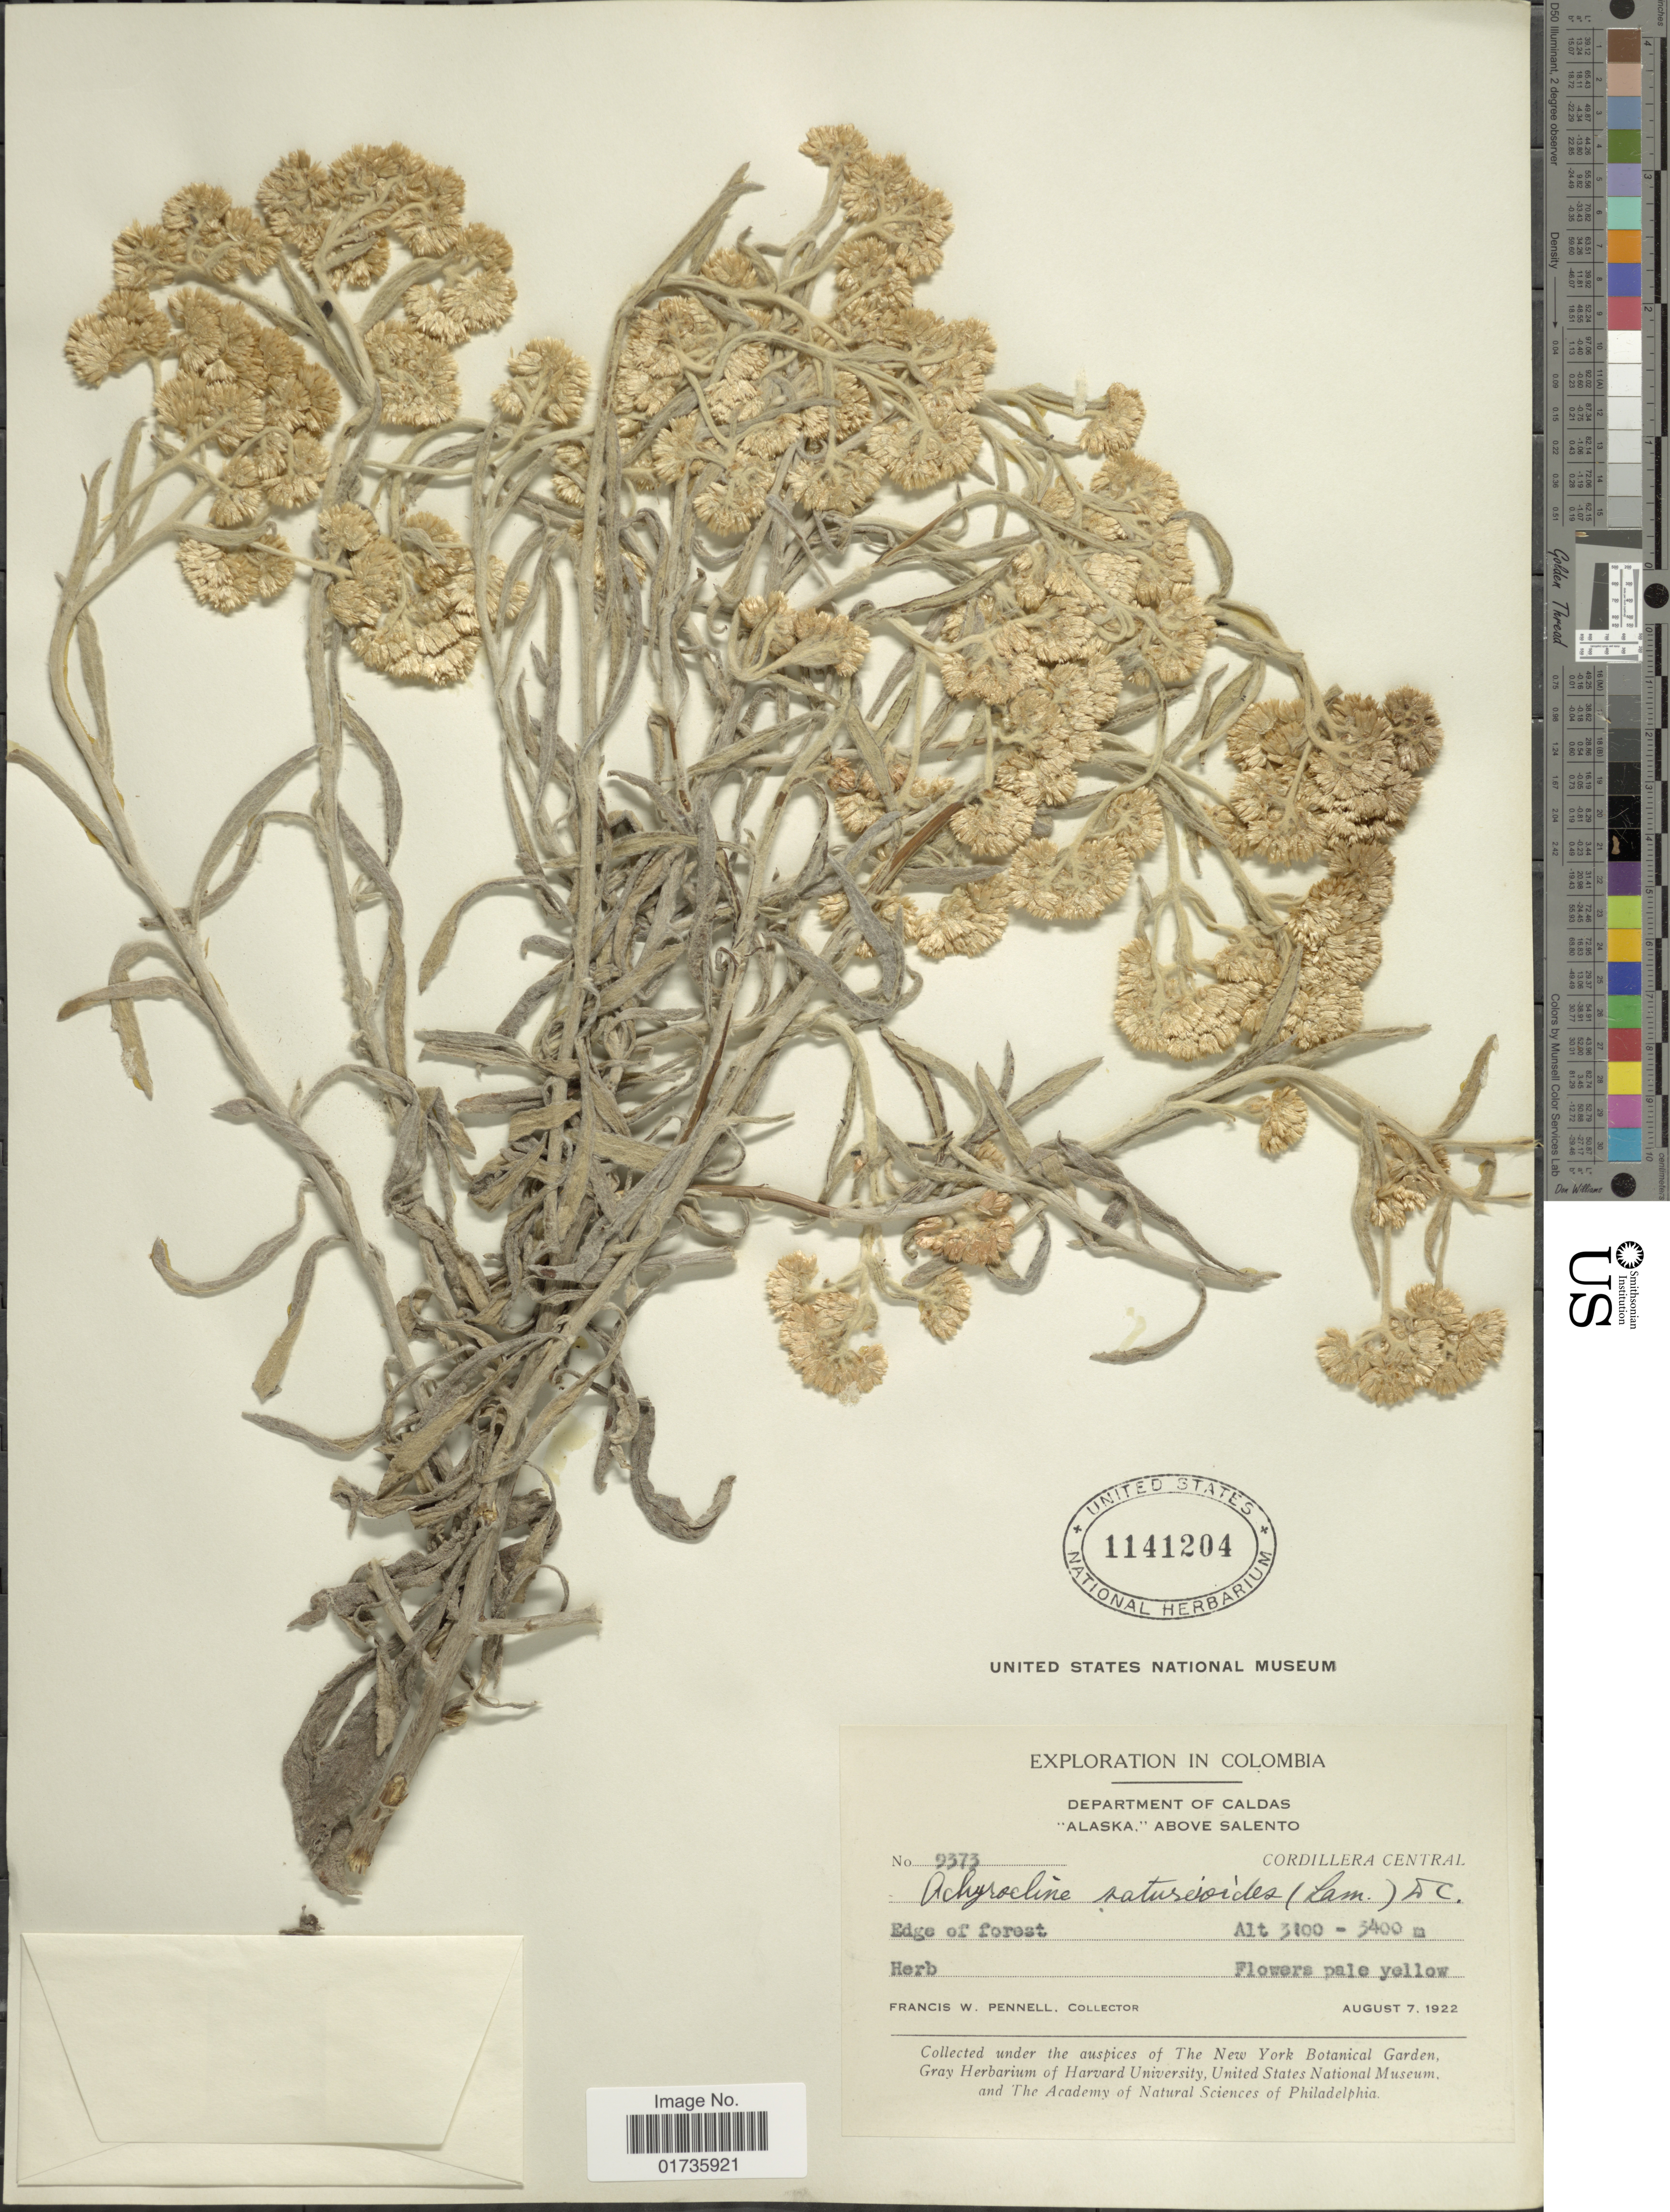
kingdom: Plantae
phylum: Tracheophyta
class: Magnoliopsida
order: Asterales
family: Asteraceae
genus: Achyrocline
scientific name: Achyrocline satureioides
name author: (Lam.) DC.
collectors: F. W. Pennell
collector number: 9373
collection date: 1922-08-07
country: Colombia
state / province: Caldas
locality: Department of Caldas 'Alaska,' Above Salento, Cordillera Central, Edge of forest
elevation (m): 3100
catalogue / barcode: US 1141204